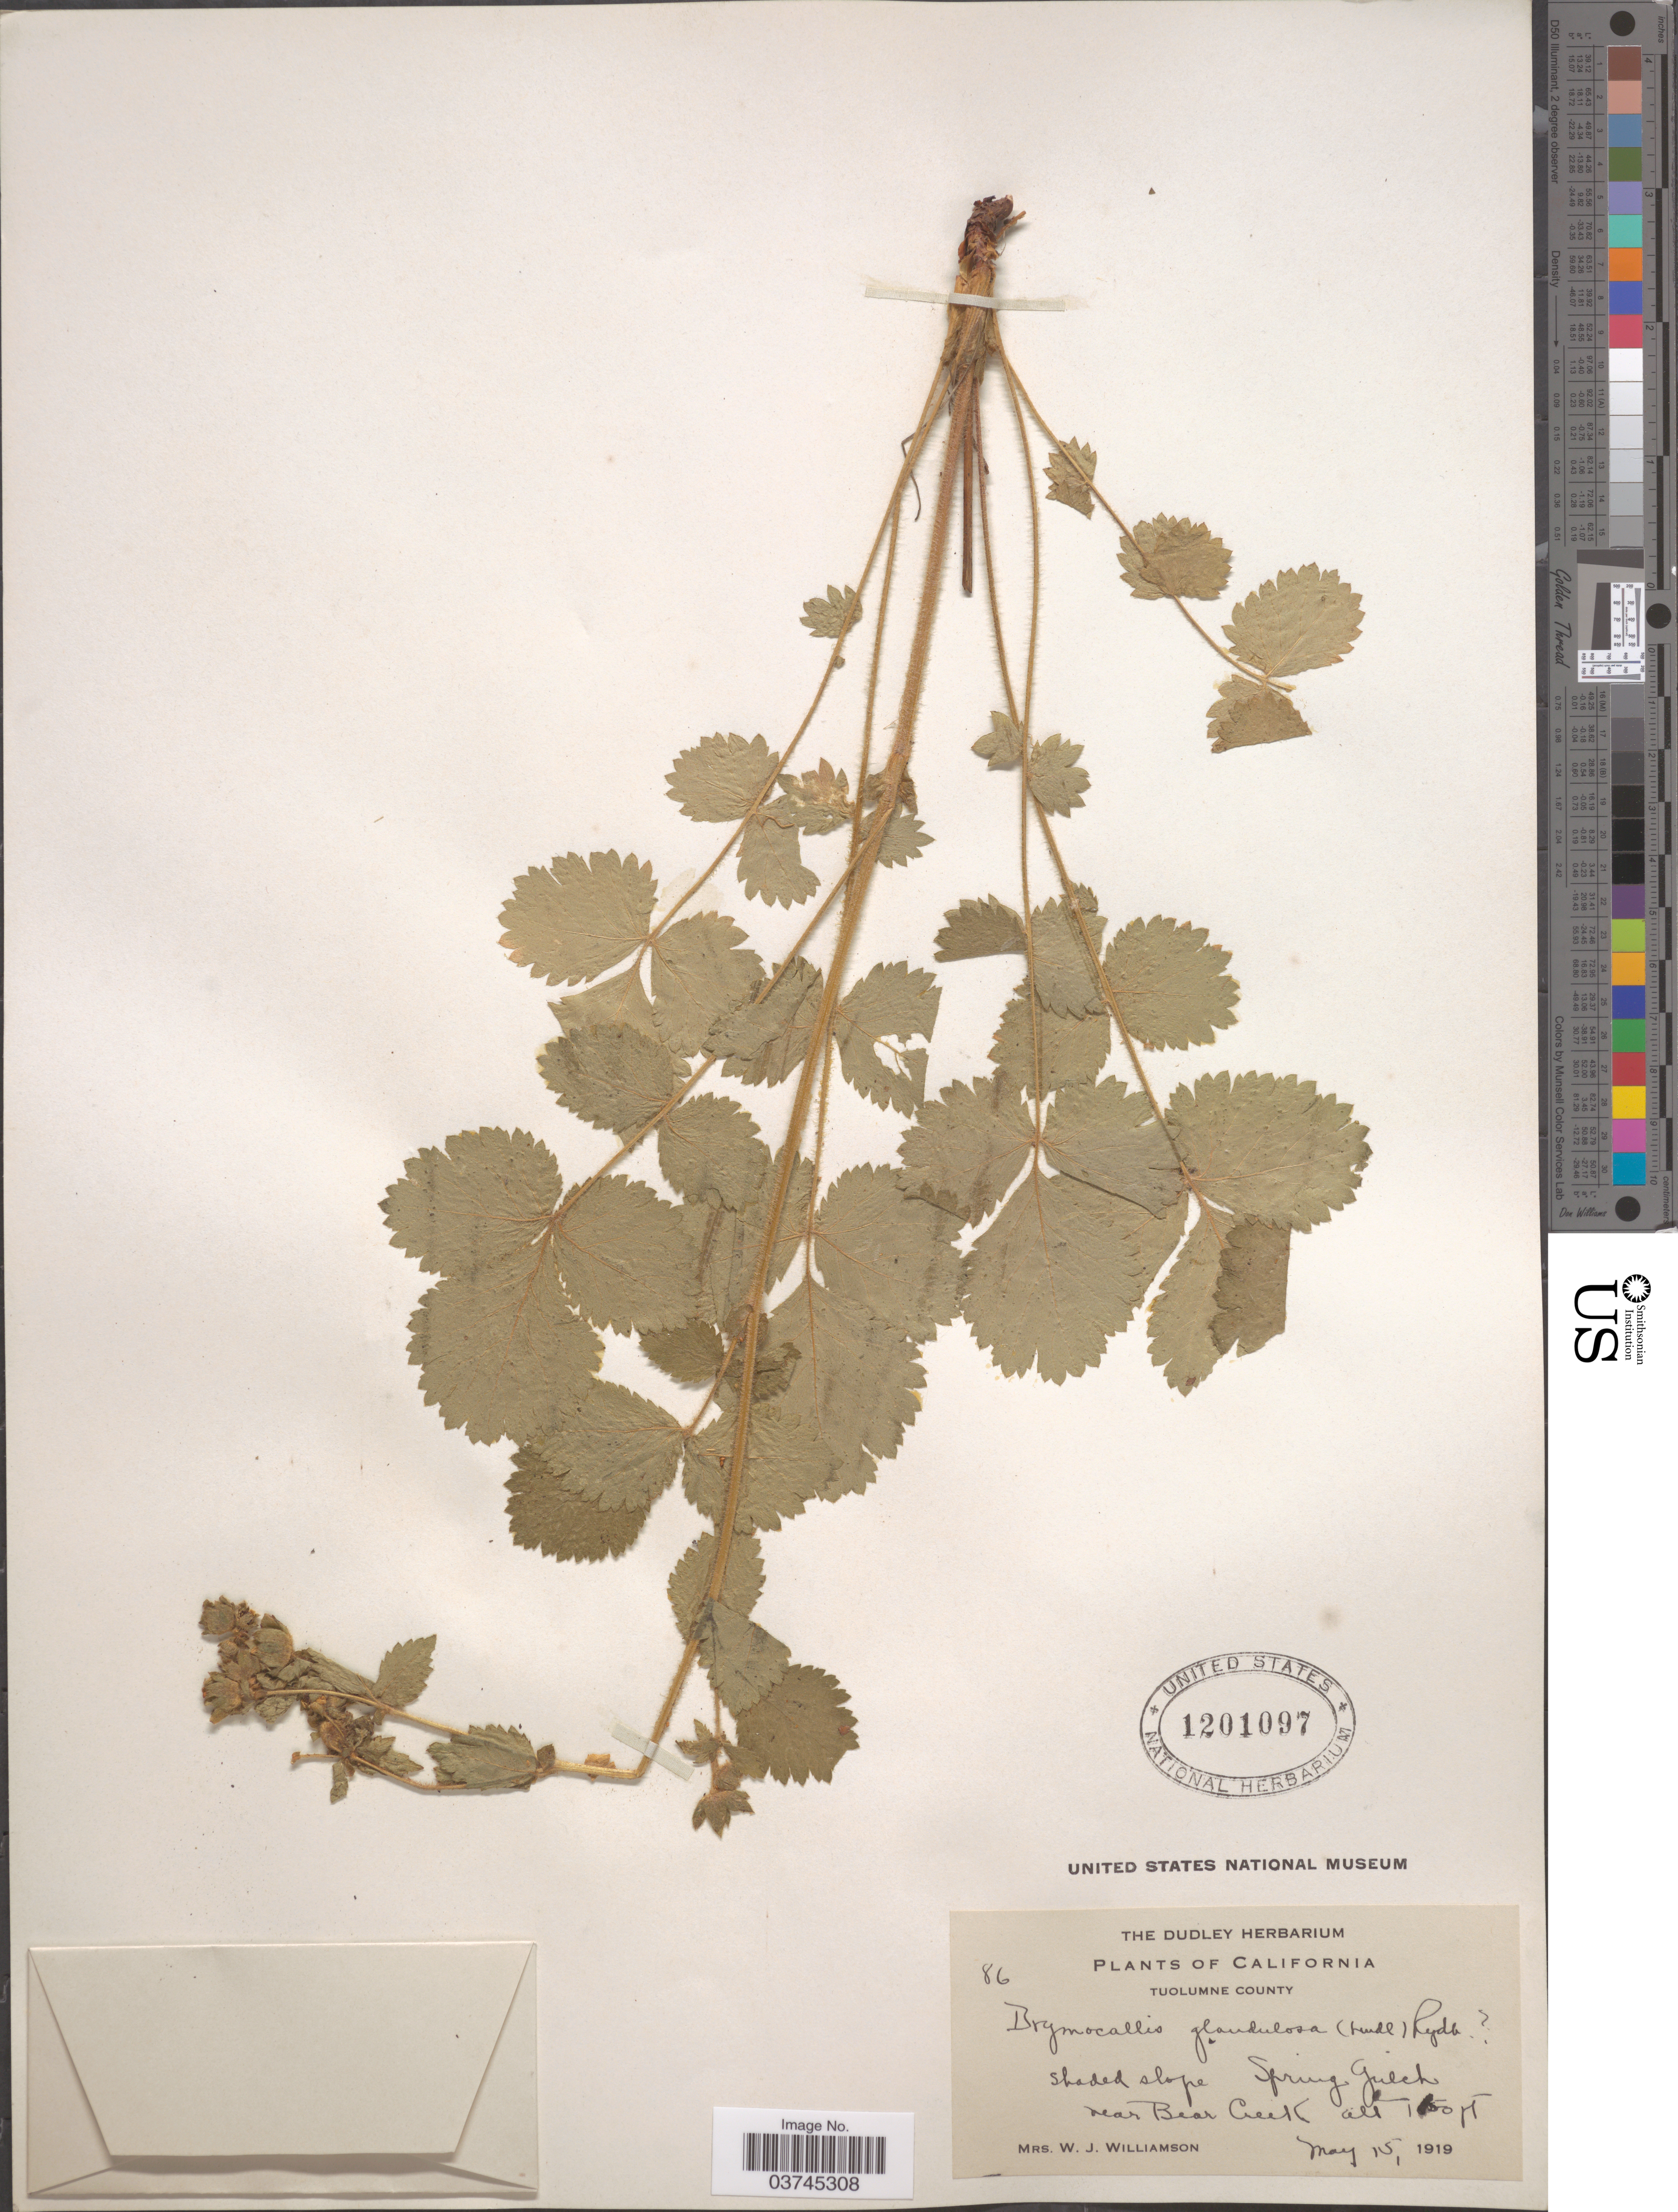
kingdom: Plantae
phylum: Tracheophyta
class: Magnoliopsida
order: Rosales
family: Rosaceae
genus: Drymocallis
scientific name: Drymocallis glandulosa subsp. reflexa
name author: (Greene) Soják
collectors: W. Williamson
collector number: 86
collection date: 1919-05-15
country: United States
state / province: California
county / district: Tuolumne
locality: Tuolumne County. Spring Gulch near Bear Creek.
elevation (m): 46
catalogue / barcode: US 1201097